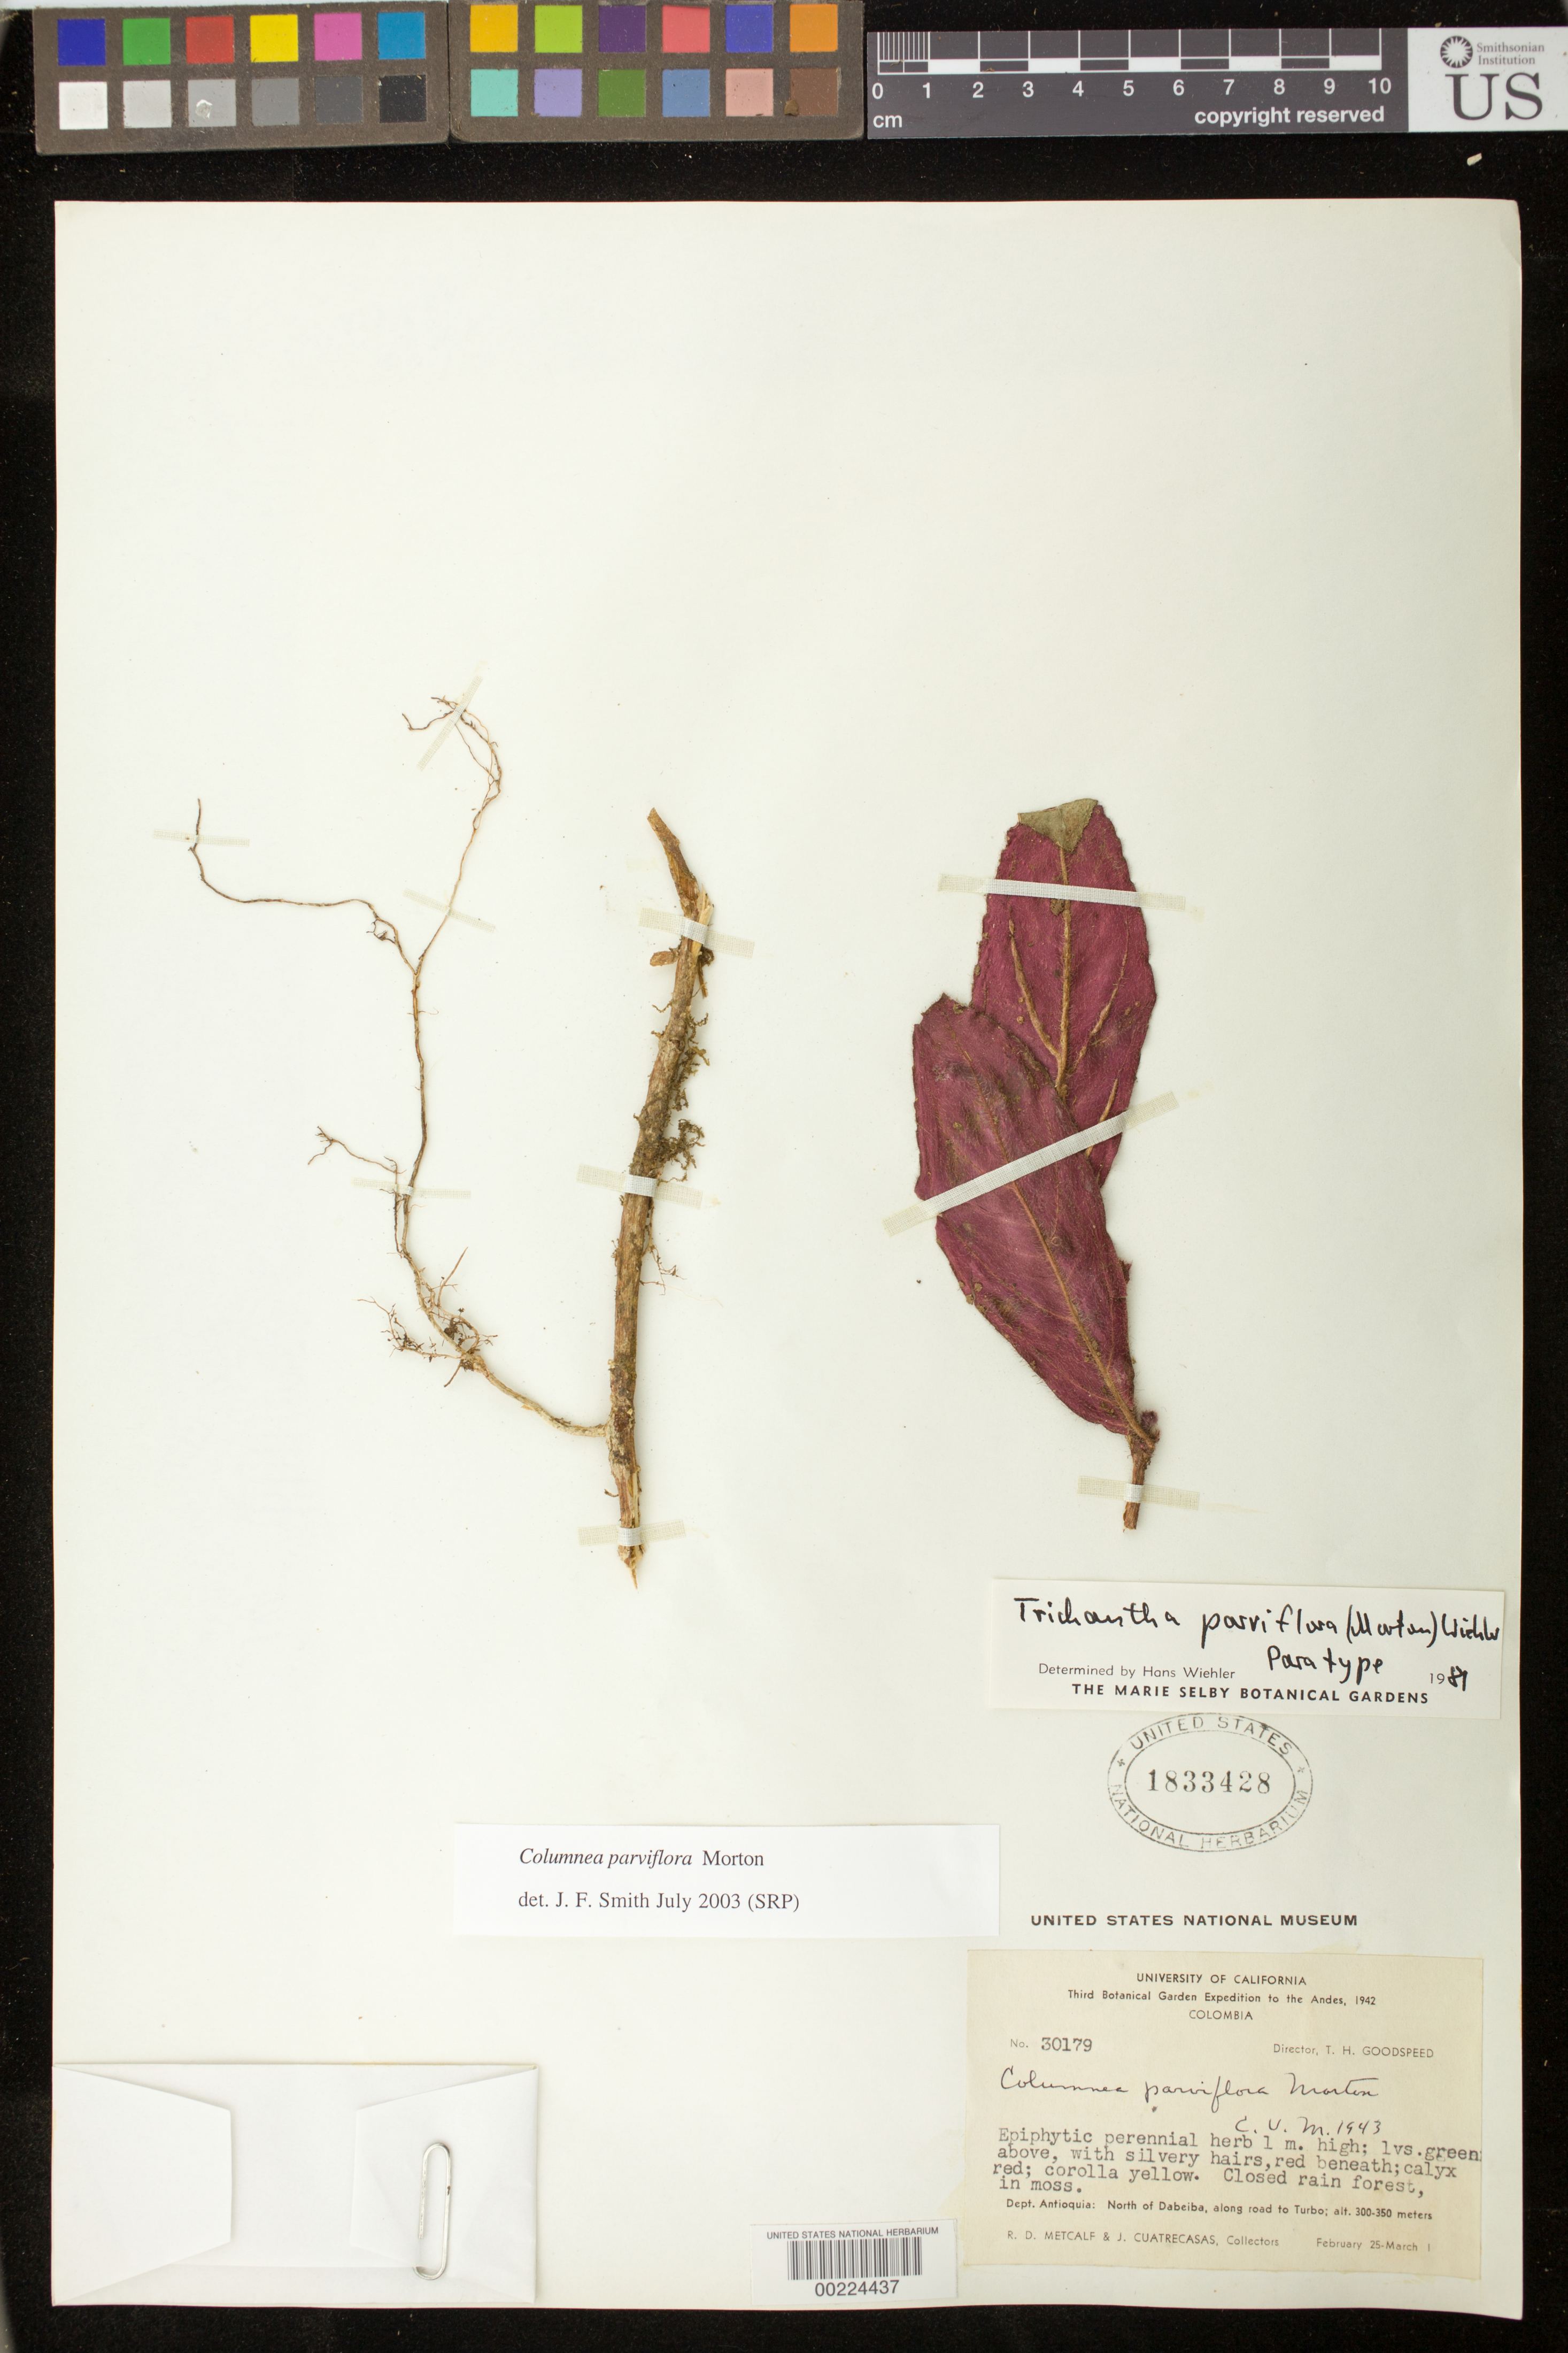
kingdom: Plantae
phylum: Tracheophyta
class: Magnoliopsida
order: Lamiales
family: Gesneriaceae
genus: Columnea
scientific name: Columnea herthae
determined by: Clark, J. L.; Skog, Laurence E.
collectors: R. D. Metcalf & J. Cuatrecasas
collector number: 30179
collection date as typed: Feb-Mar 1942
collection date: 1942-02/1942-03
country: Colombia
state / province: Antioquia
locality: N of Dabeiba, along road to Turbo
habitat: Closed rain forest, in moss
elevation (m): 300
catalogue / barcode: US 1833428